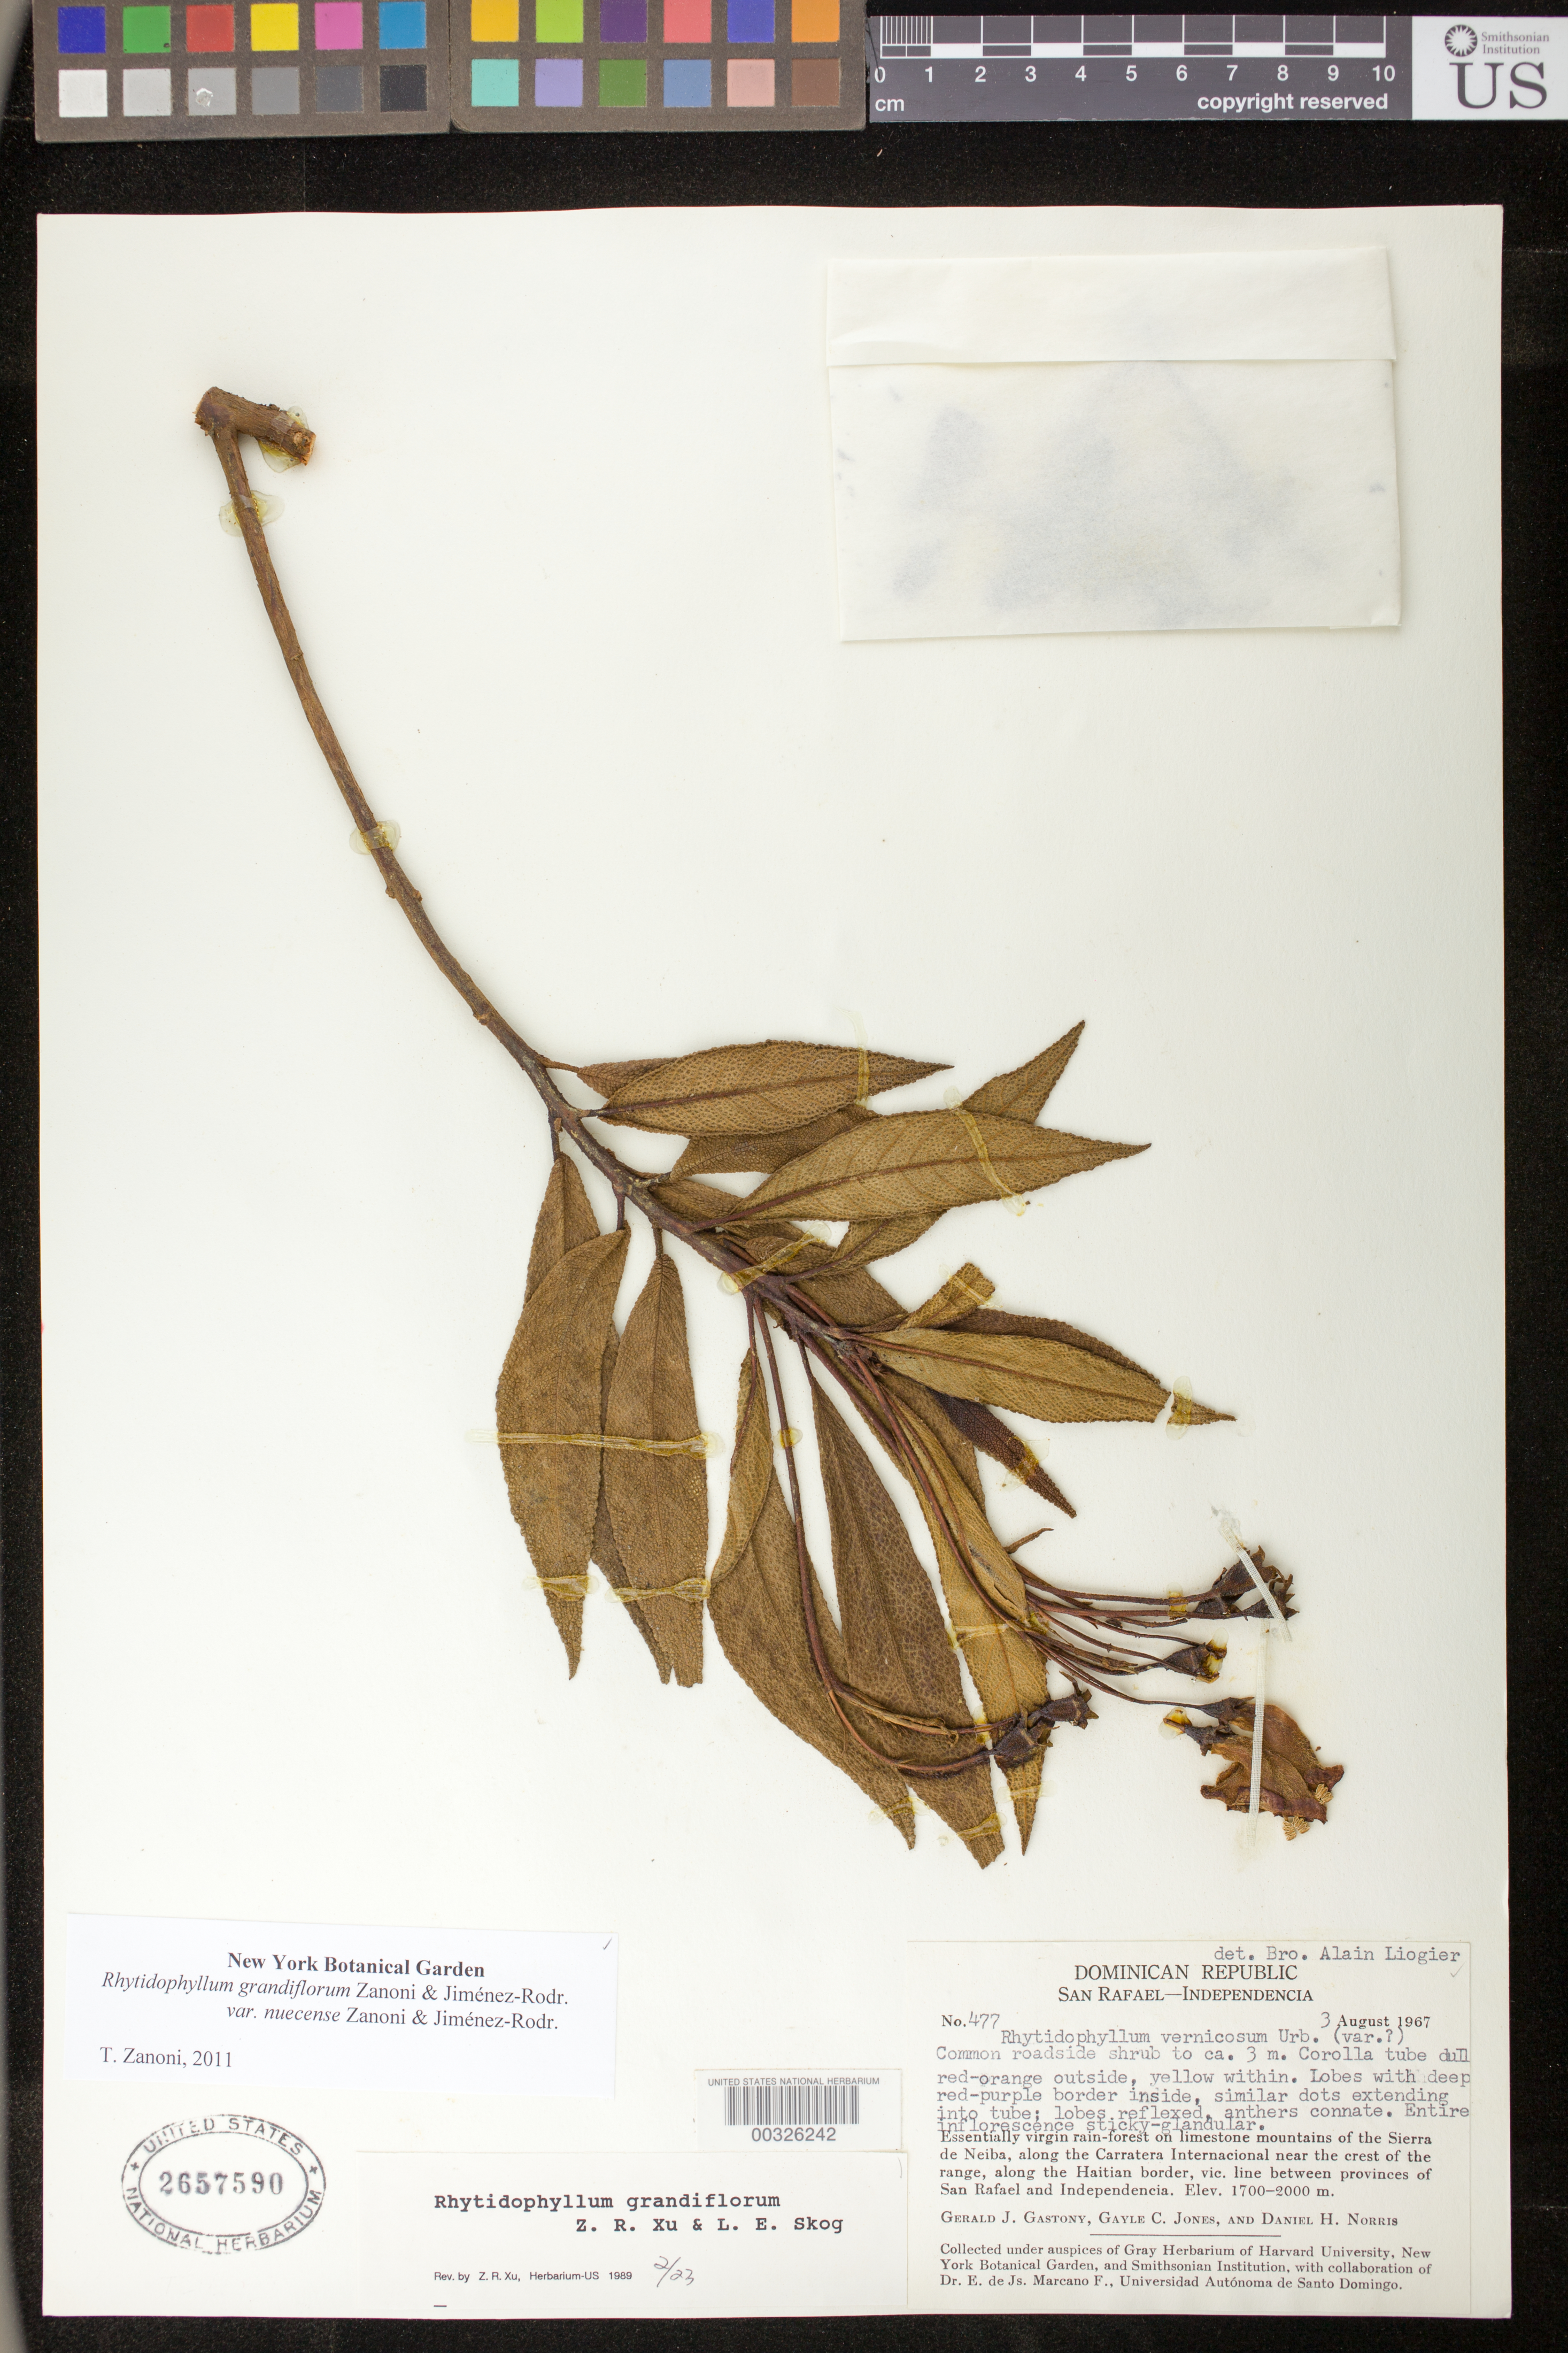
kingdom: Plantae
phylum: Tracheophyta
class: Magnoliopsida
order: Lamiales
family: Gesneriaceae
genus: Rhytidophyllum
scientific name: Rhytidophyllum grandiflorum var. nuecense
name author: Zanoni & Jiménez Rodr.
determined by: Zanoni, T. A., (NY), New York Botanical Garden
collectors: G. Gastony, G. C. Jones & D. H. Norris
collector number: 477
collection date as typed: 03 Aug 1967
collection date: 1967-08-03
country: Dominican Republic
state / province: Elías Piña / Independencia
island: Hispaniola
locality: Sierra de Neiba, along the Carretera Internacional near the crest of the range, along the Haitian border, vic. line between provinces of San Rafael and Independencia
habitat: Essentially virgin rain-forest on limestone mountains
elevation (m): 1700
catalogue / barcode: US 2657590